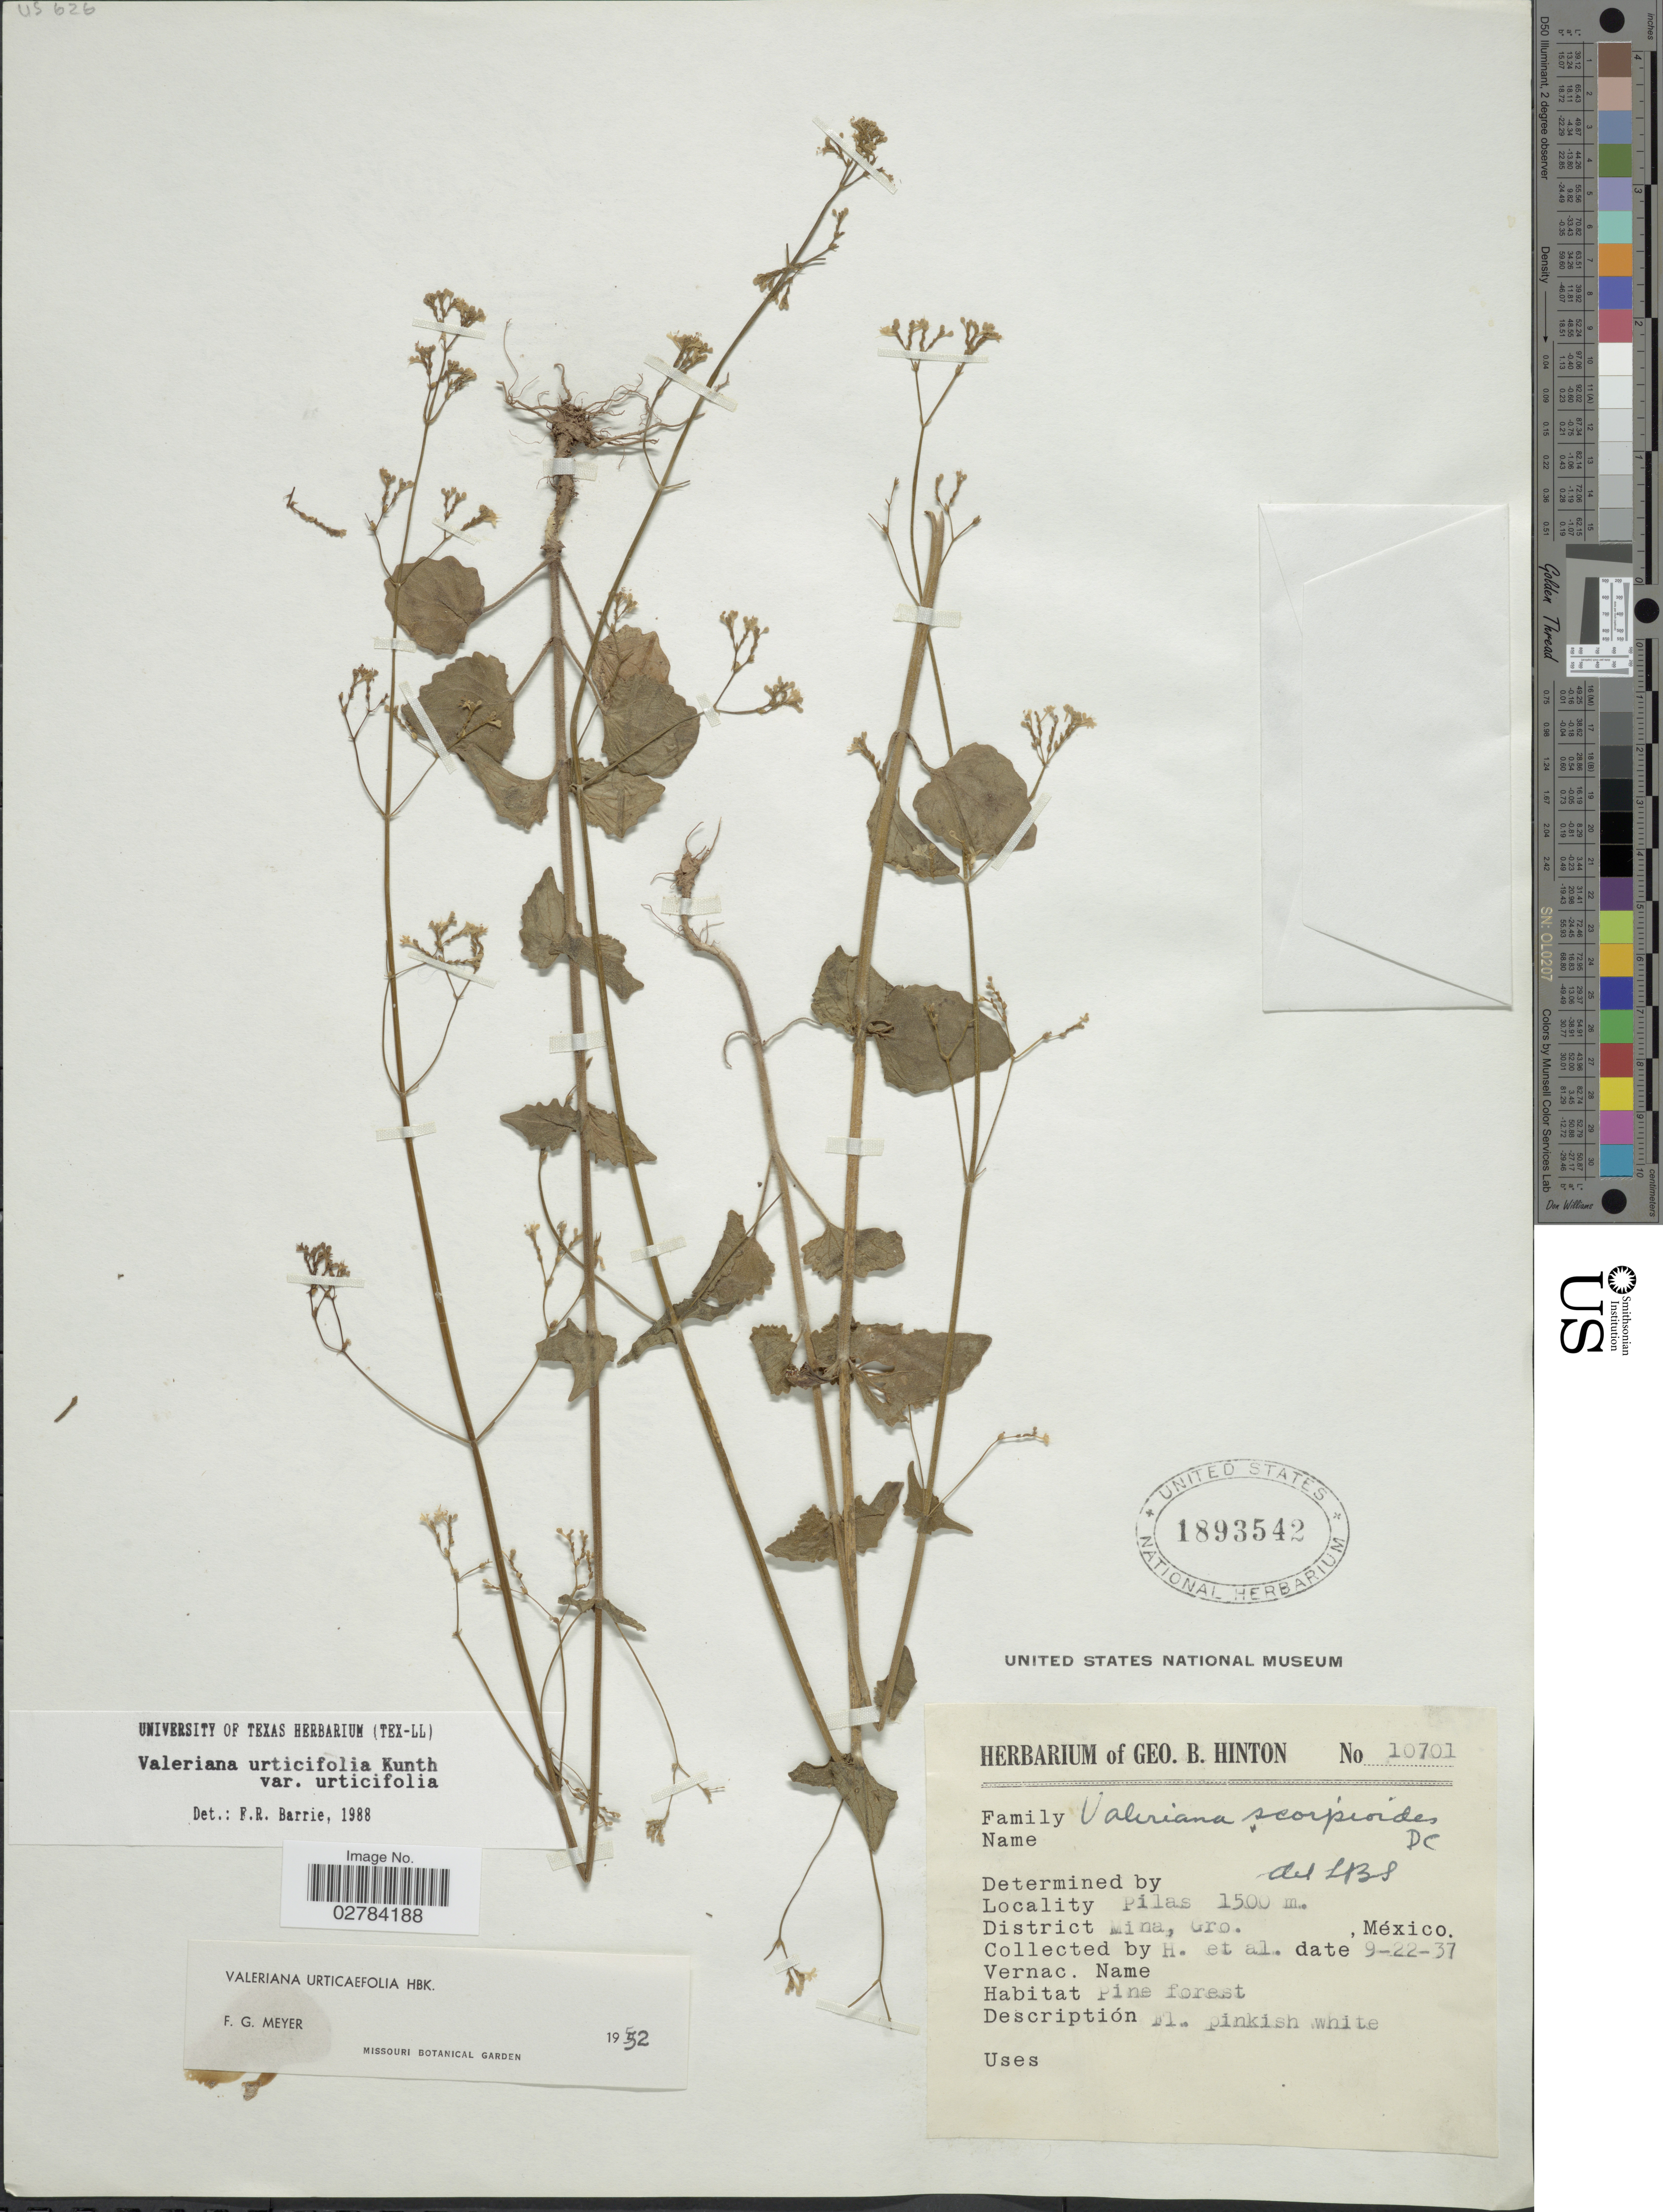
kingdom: Plantae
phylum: Tracheophyta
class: Magnoliopsida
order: Dipsacales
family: Caprifoliaceae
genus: Valeriana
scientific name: Valeriana urticifolia var. urticifolia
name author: Kunth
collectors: G. B. Hinton & et al.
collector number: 10701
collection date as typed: Transcribed d/m/y: 22/9/37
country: Mexico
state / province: Guerrero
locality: Pilas, District Mina.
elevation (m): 1500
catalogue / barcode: US 1893542